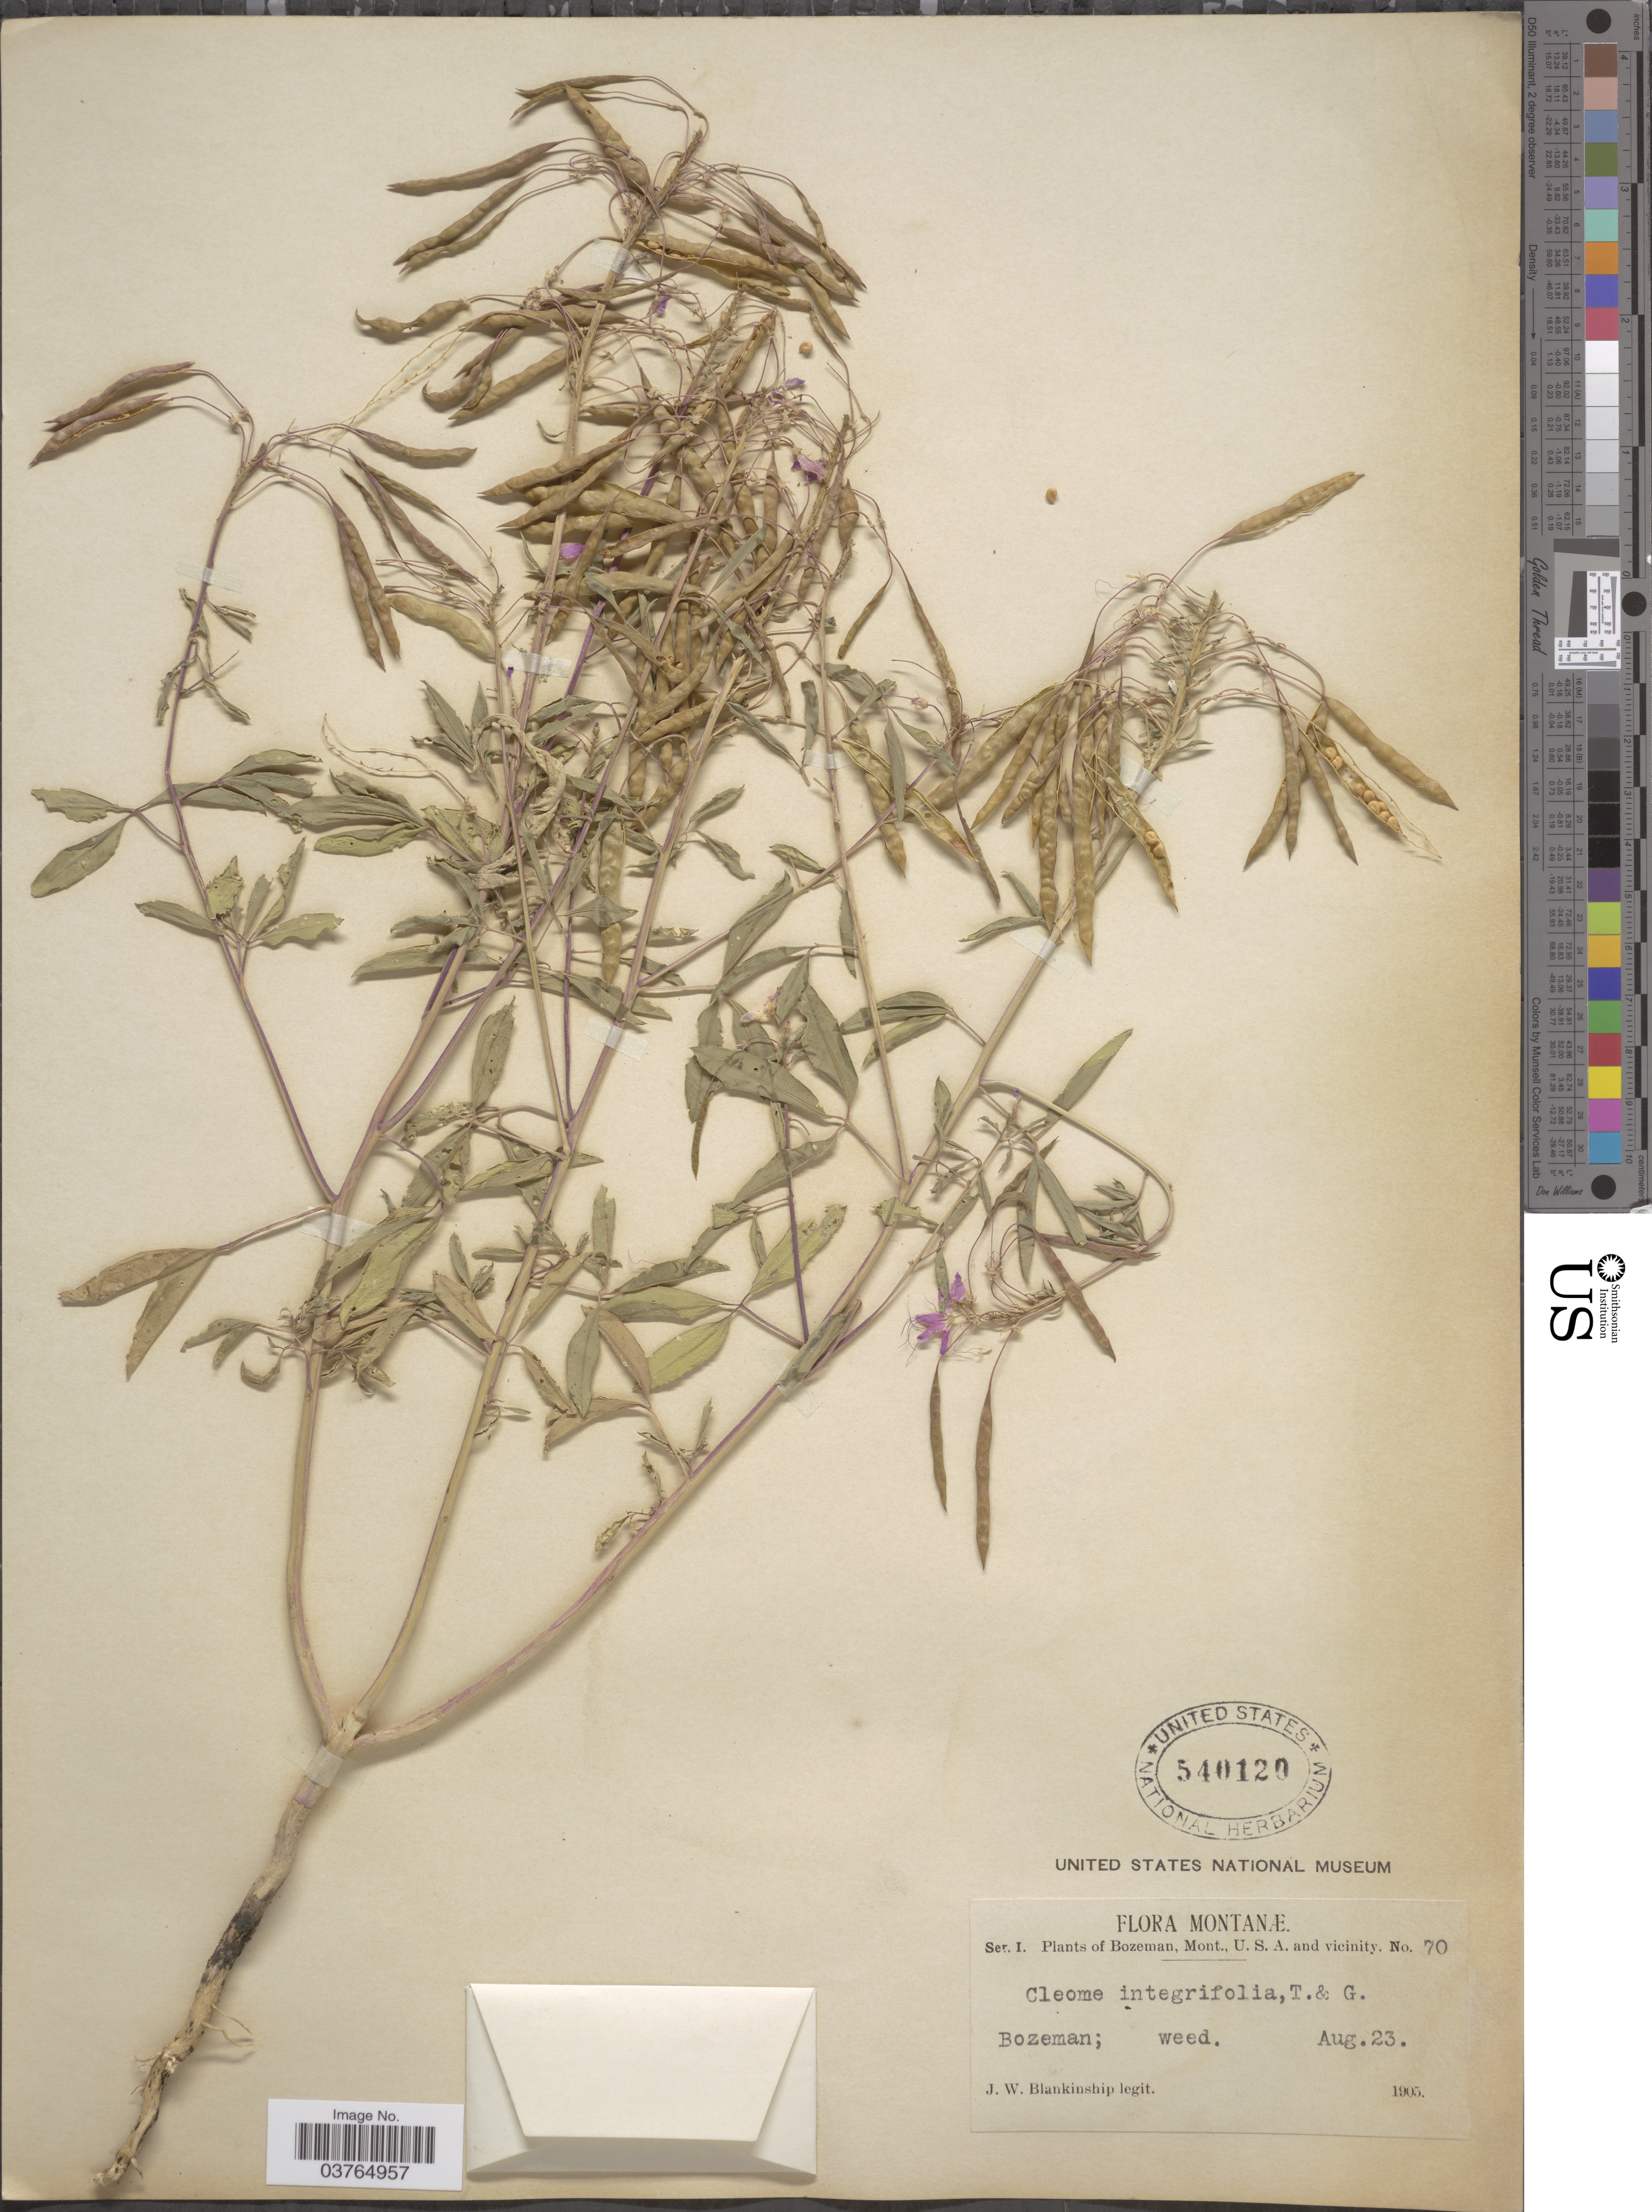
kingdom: Plantae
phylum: Tracheophyta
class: Magnoliopsida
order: Brassicales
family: Cleomaceae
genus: Cleomella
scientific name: Cleomella serrulata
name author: (Pursh) Roalson & J.C. Hall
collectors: J. W. Blankinship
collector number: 70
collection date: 1905-08-23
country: United States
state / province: Montana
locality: Bozeman, and vicinity.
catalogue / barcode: US 540120